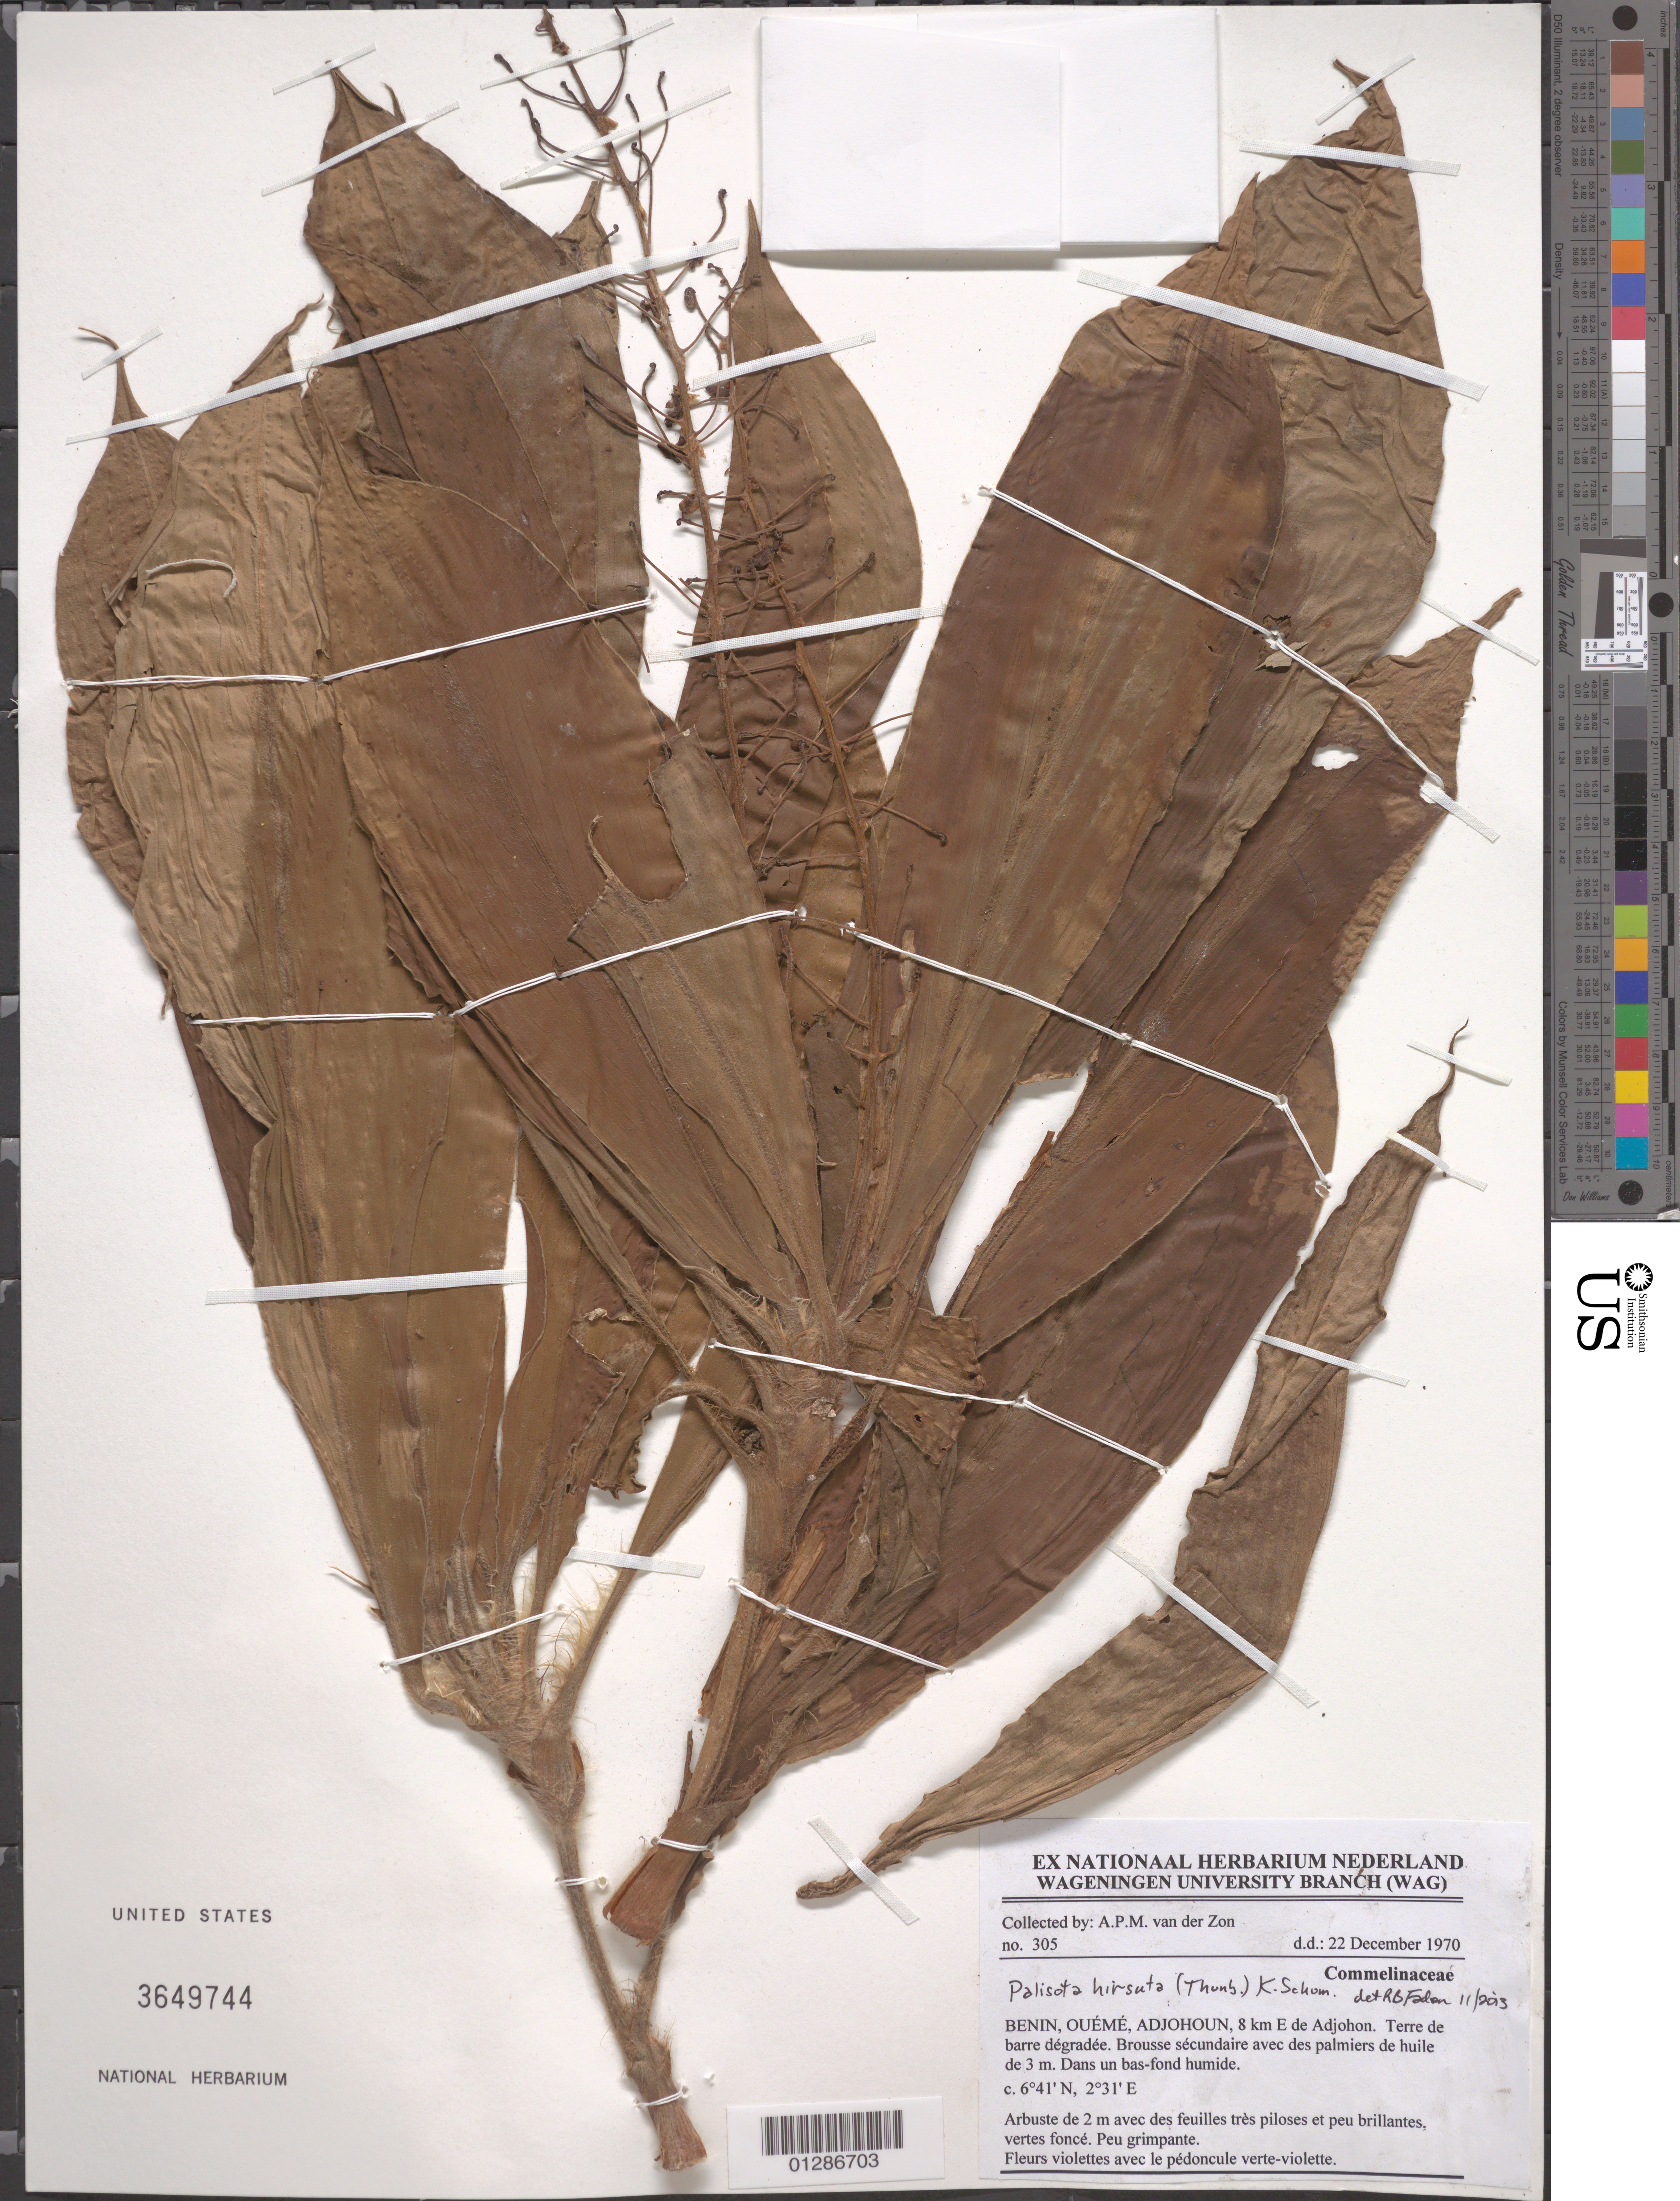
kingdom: Plantae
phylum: Tracheophyta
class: Liliopsida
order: Commelinales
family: Commelinaceae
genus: Palisota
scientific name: Palisota hirsuta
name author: (Thunb.) K. Schum.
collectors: A. van der Zon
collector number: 305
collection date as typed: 22 Dec 1970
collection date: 1970-12-22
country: Benin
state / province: Oueme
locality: Adjohoun, 8 km E de Adjohon.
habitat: Shrub.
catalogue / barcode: US 3649744